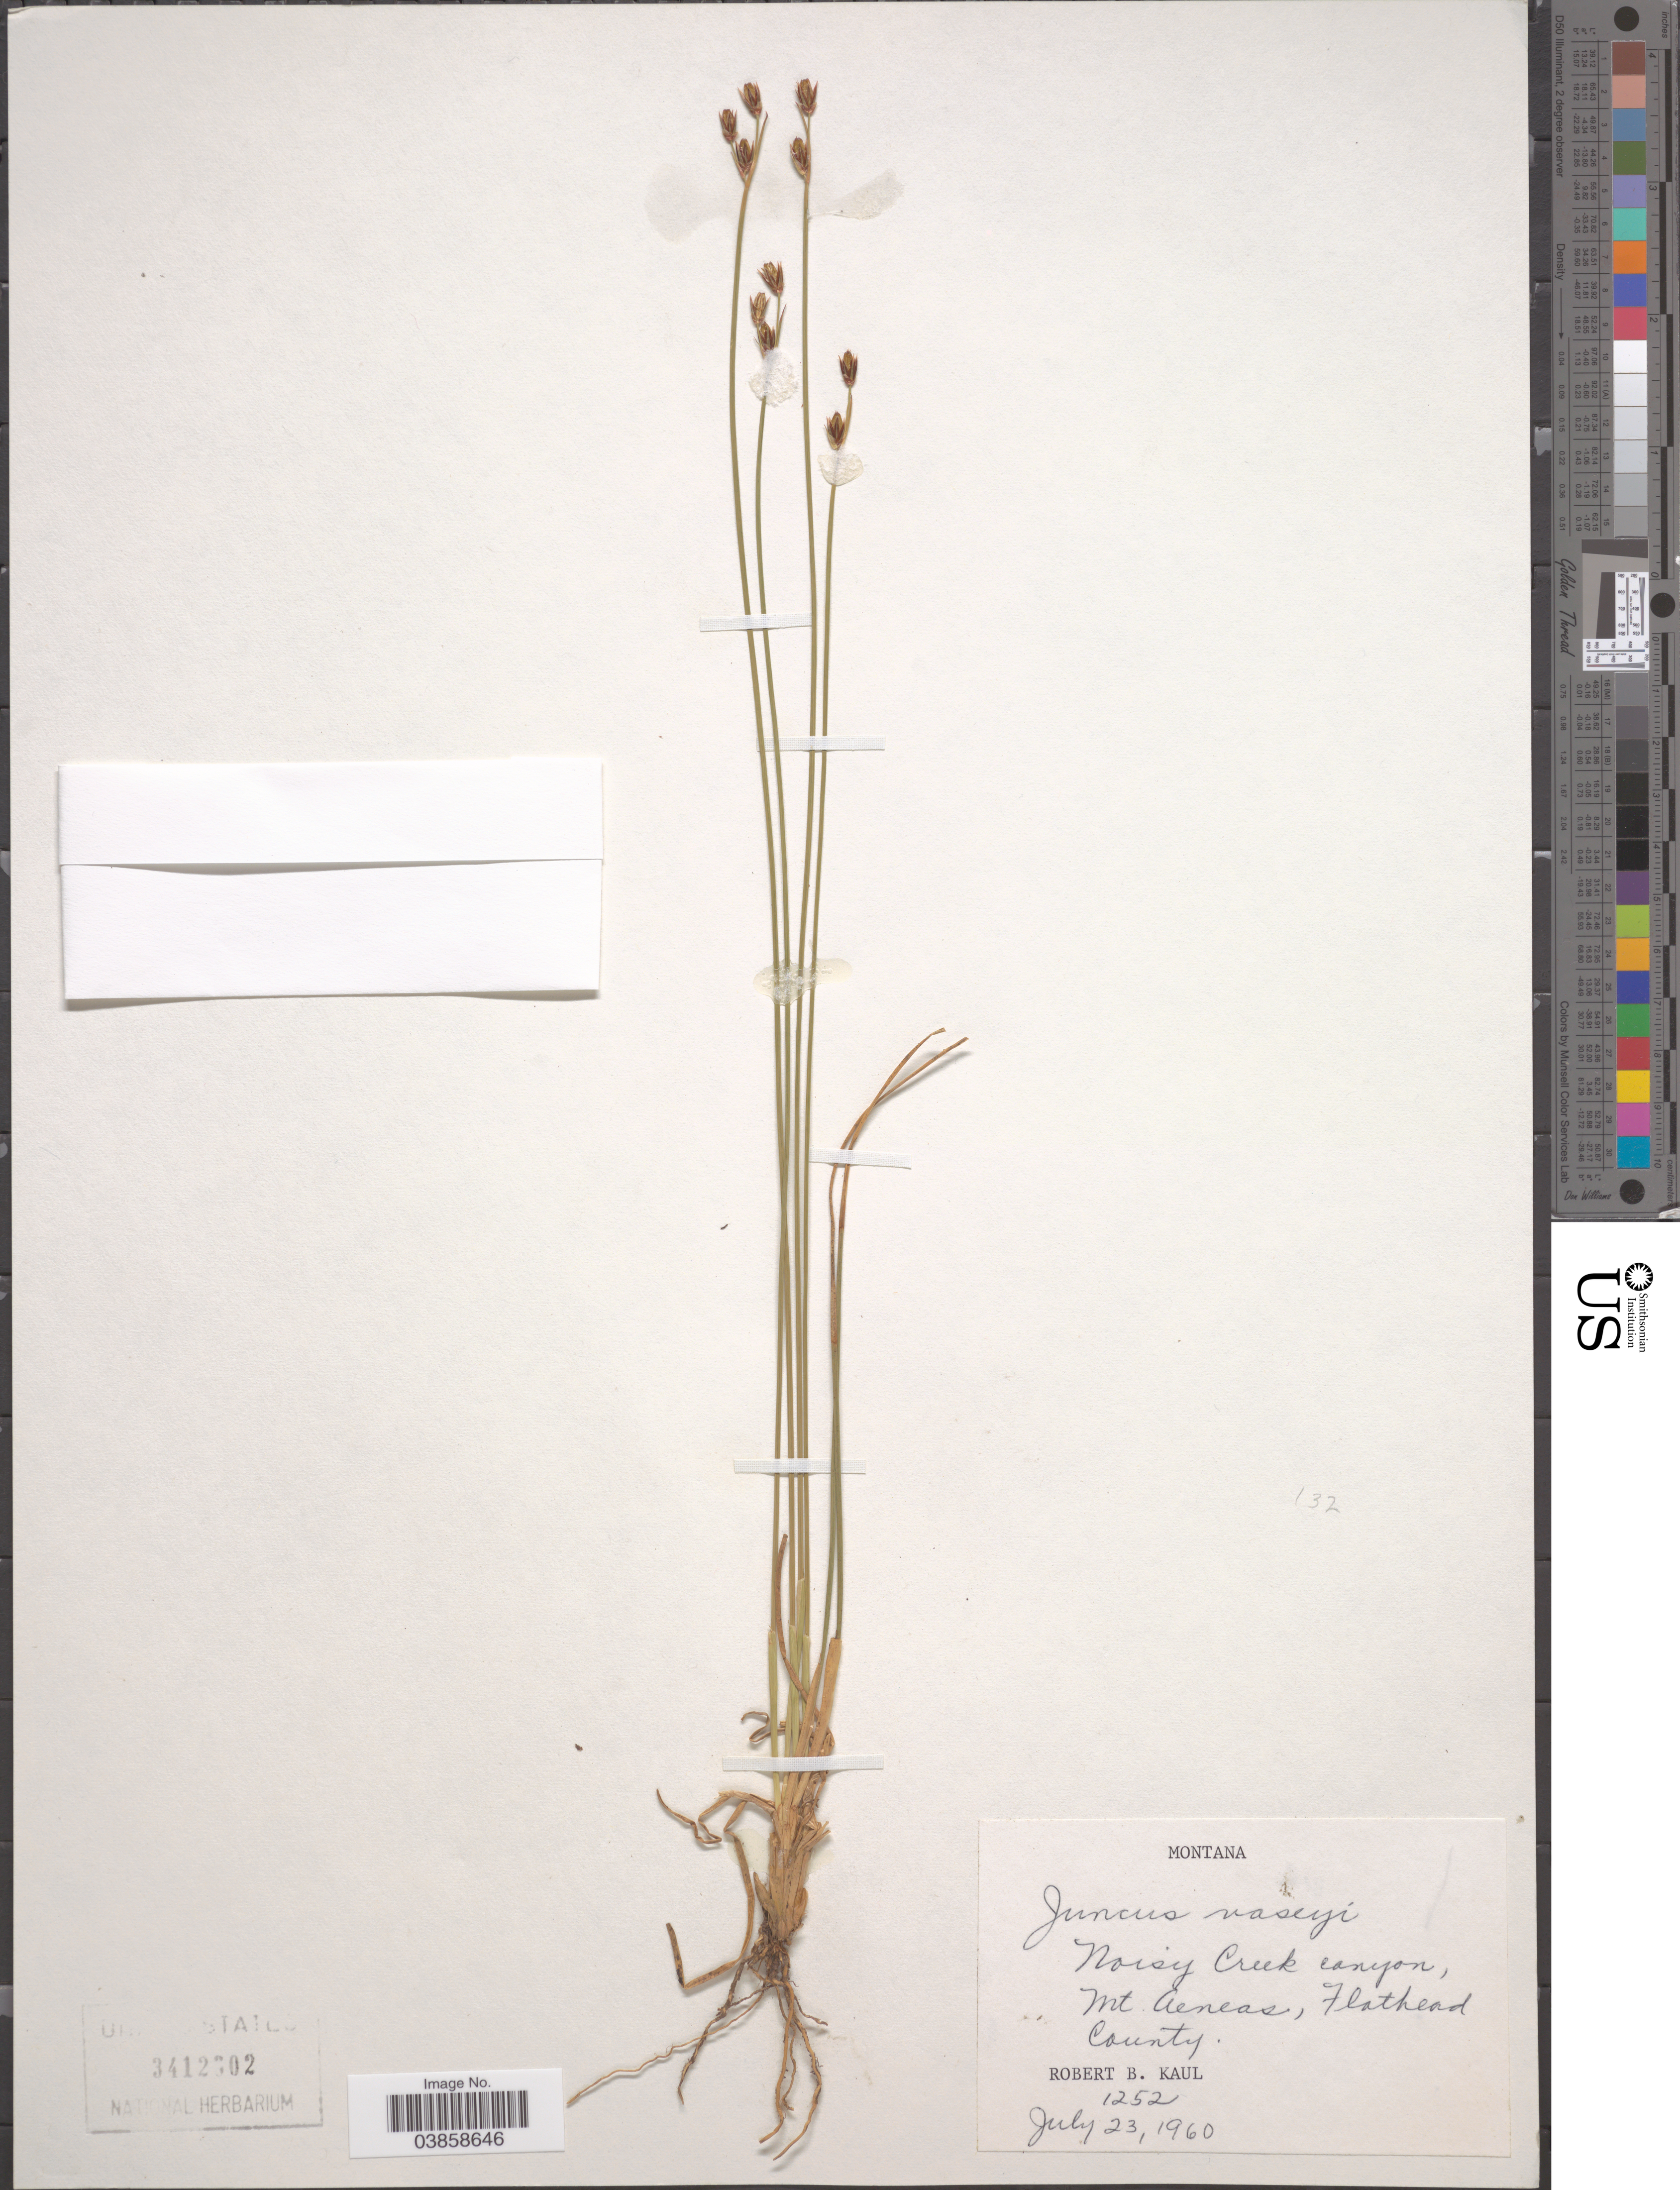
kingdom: Plantae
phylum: Tracheophyta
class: Liliopsida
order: Poales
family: Juncaceae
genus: Juncus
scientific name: Juncus vaseyi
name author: Engelm.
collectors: R. Kaul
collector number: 1252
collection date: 1960-07-23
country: United States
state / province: Montana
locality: Noisy Creek Canyon, Mt. Aeneas, Flathead County.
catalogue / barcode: US 3412302